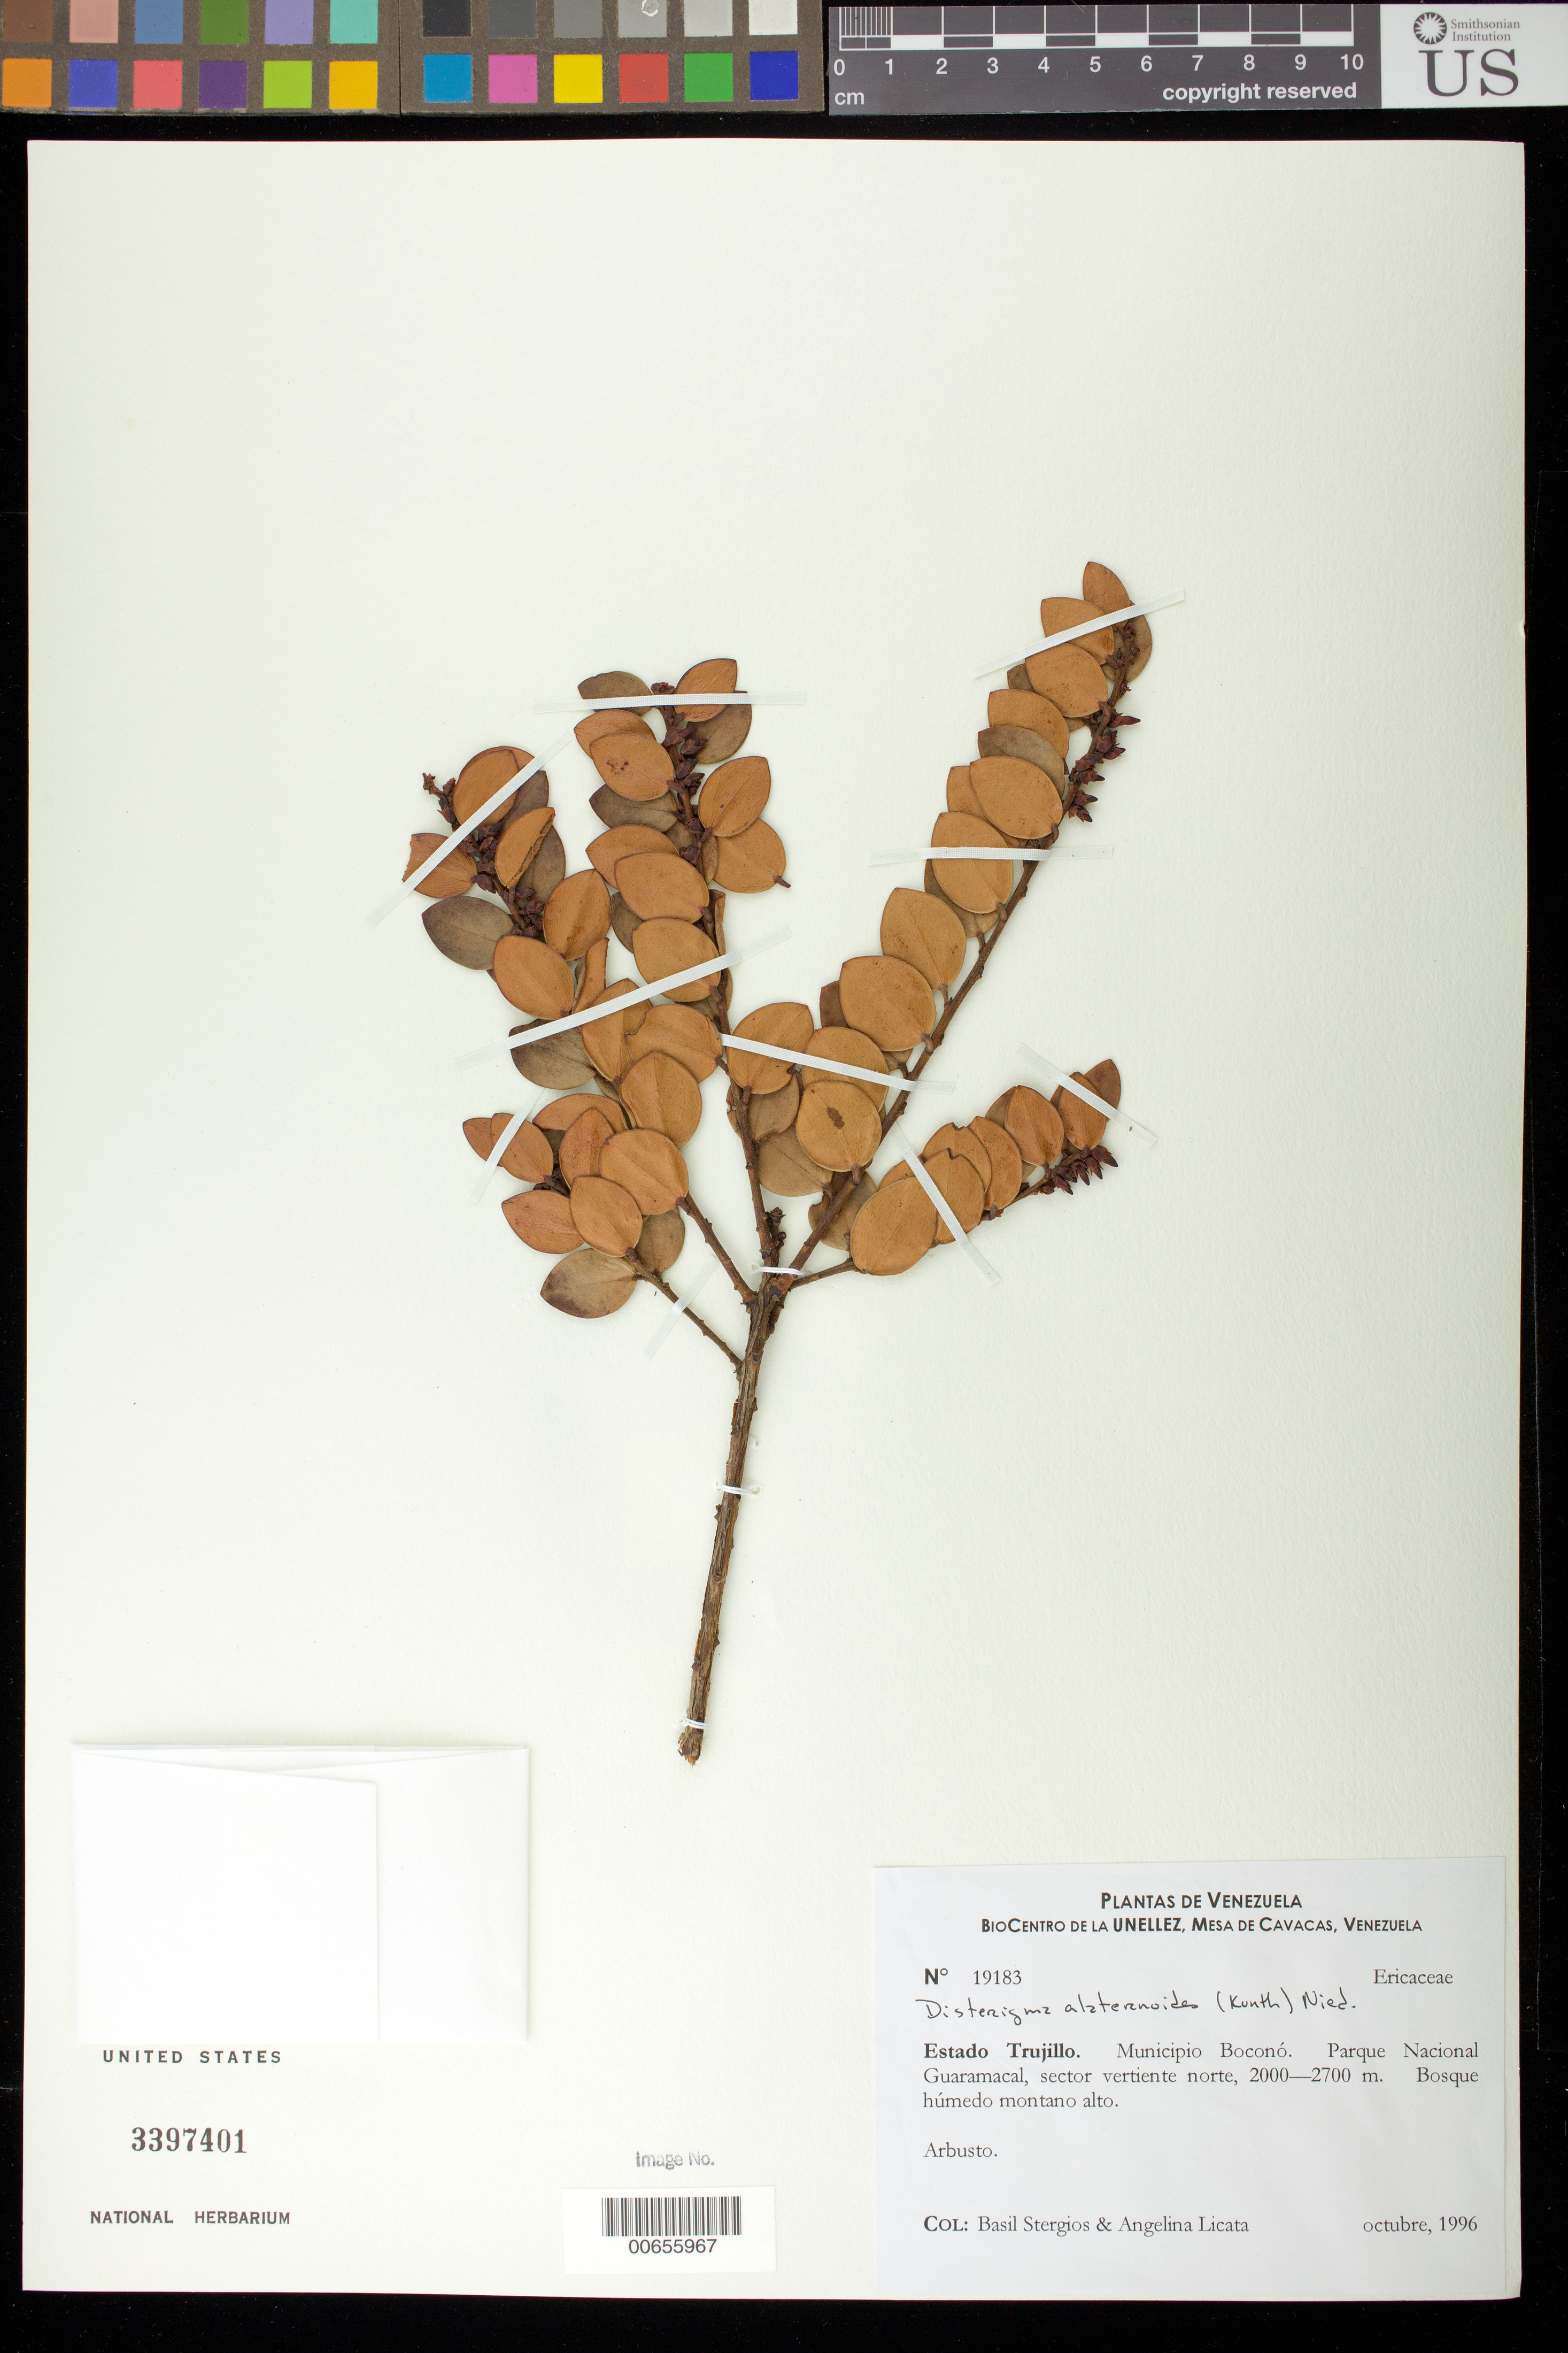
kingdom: Plantae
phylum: Tracheophyta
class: Magnoliopsida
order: Ericales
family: Ericaceae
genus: Disterigma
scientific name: Disterigma alaternoides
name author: (Kunth) Nied.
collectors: B. G. Stergios & A. Licata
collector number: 19183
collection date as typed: Oct 1996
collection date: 1996-10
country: Venezuela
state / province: Trujillo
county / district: Boconó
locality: Parque Nacional Guaramacal, vertiente N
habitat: Bosque húmedo montano alto.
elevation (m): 2000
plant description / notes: PORT, US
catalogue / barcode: US 3397401